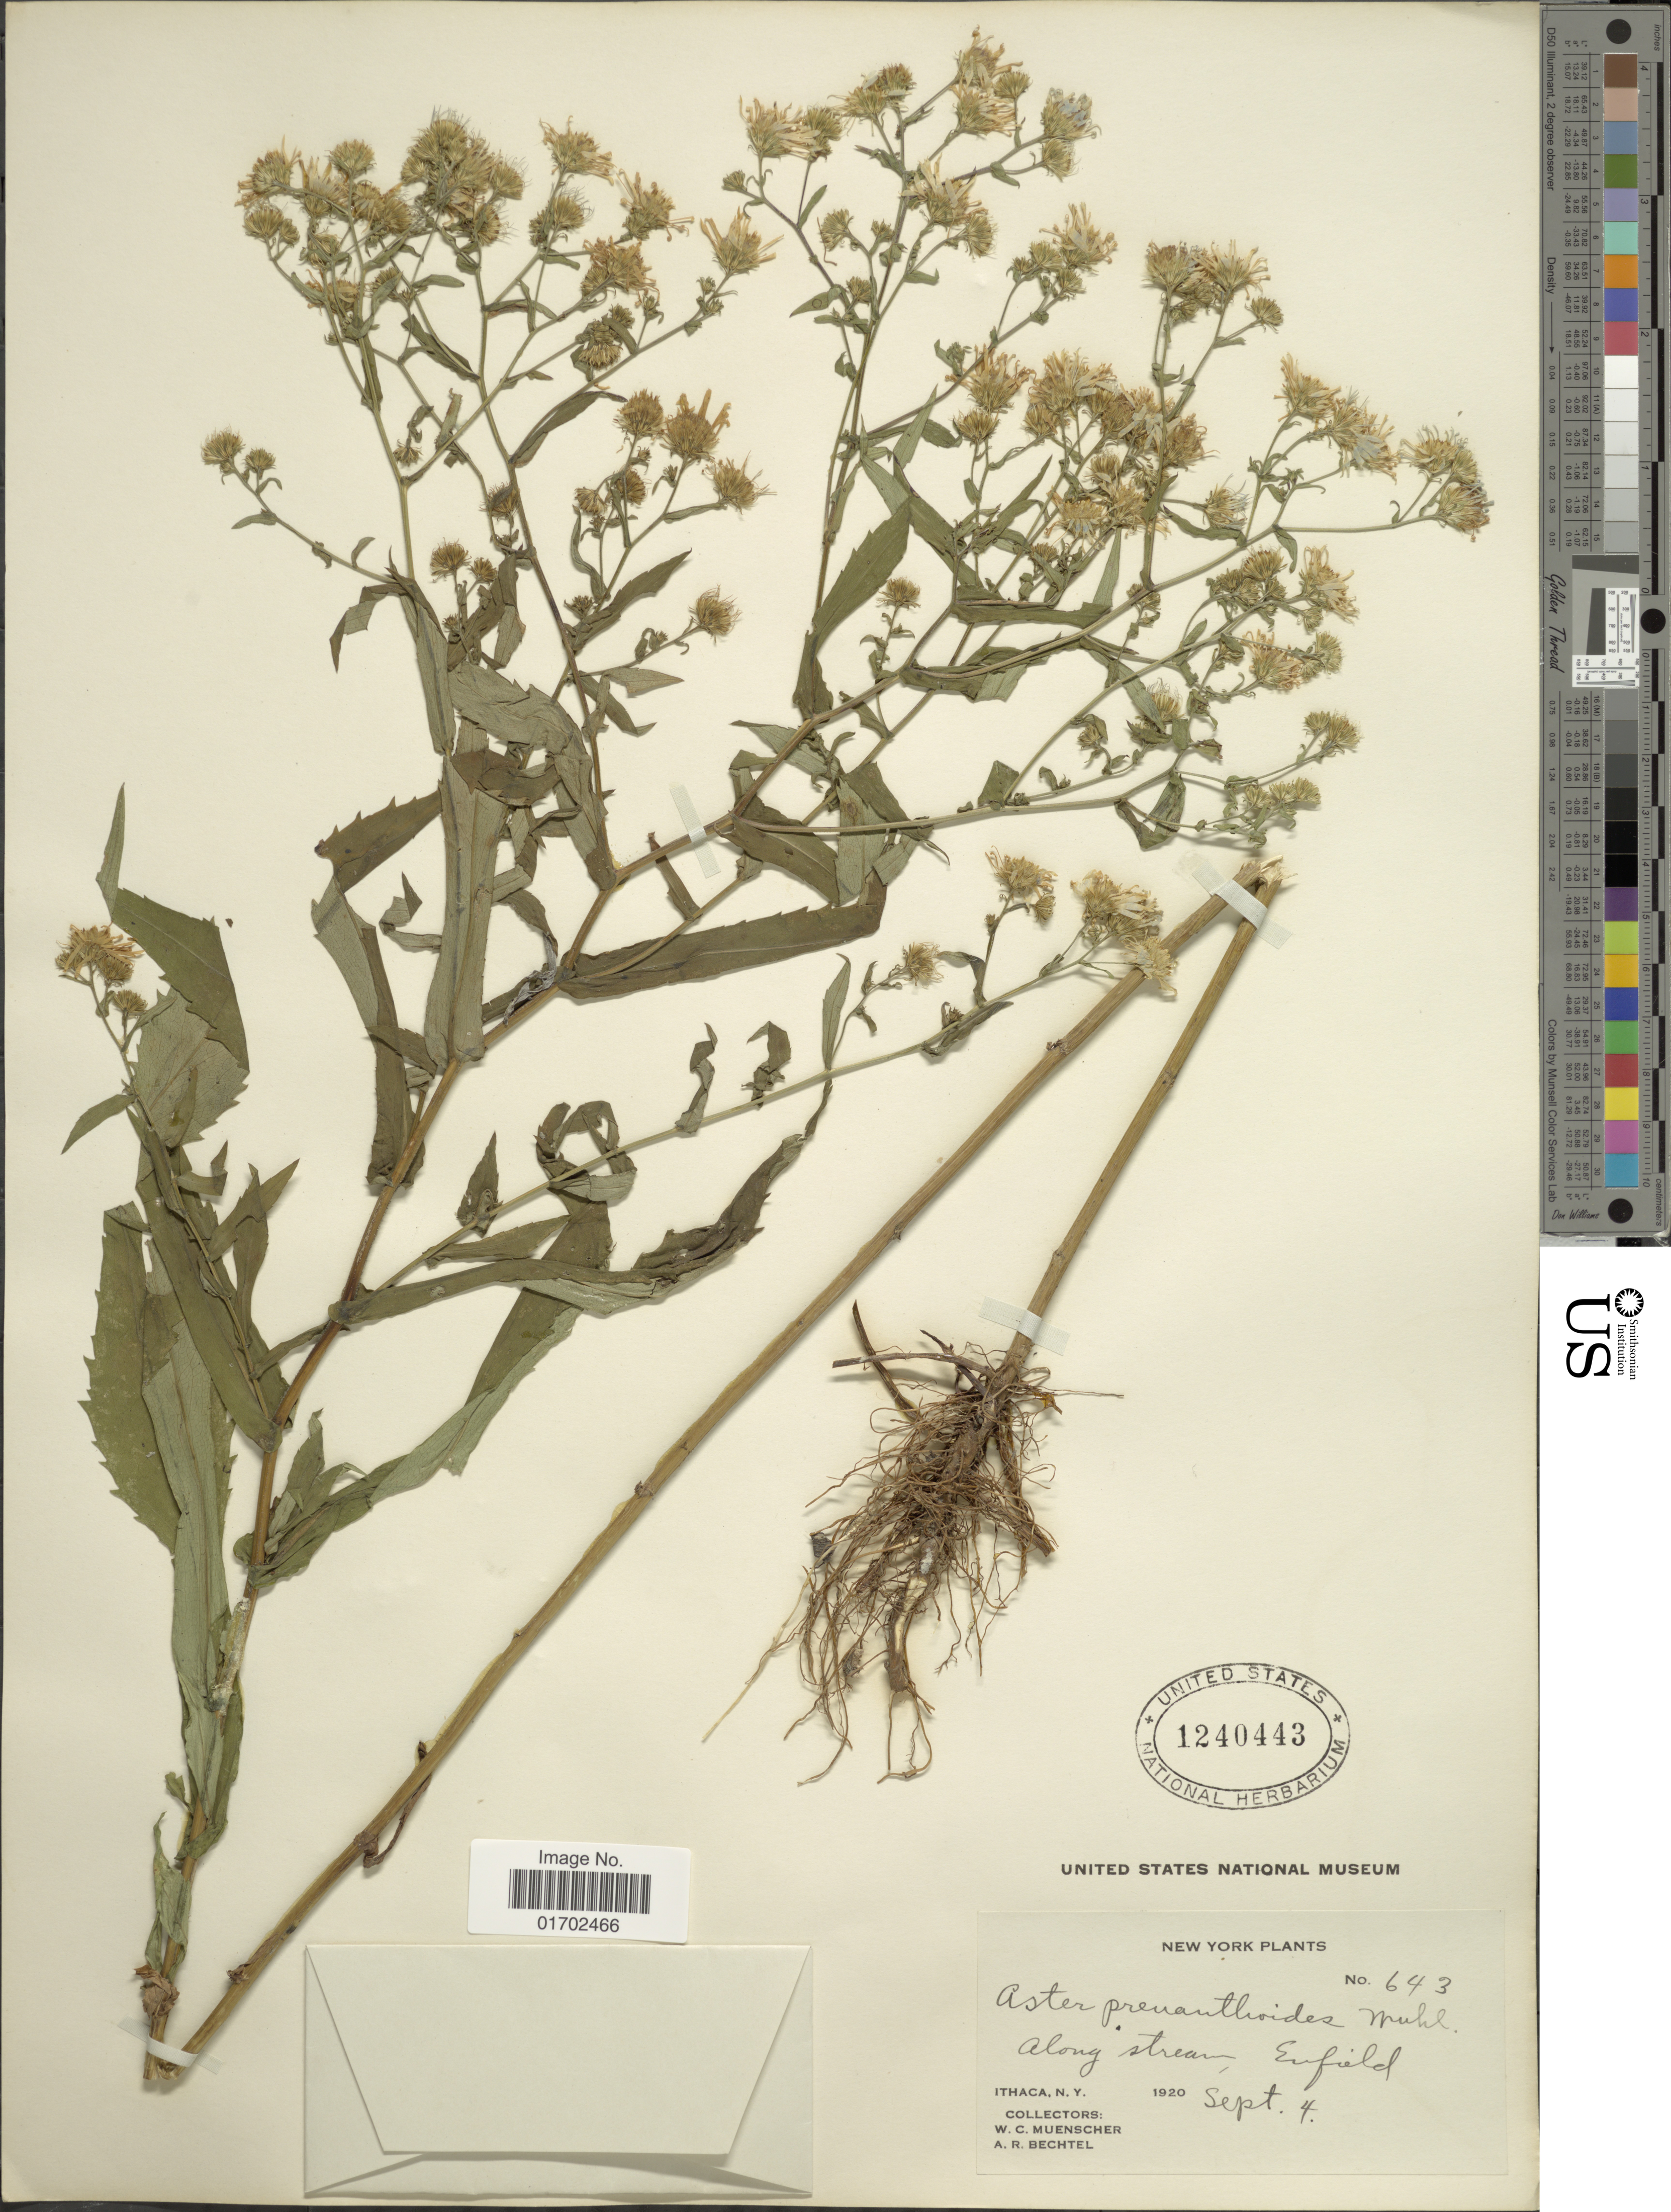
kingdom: Plantae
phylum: Tracheophyta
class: Magnoliopsida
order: Asterales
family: Asteraceae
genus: Symphyotrichum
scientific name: Symphyotrichum prenanthoides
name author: (Muhl. ex Willd.) G.L. Nesom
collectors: W. Muenscher & A. Bechtel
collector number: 643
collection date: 1920-09-04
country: United States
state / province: New York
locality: Ithaca, N.Y. New York. Along stream, Enfield.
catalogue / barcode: US 1240443